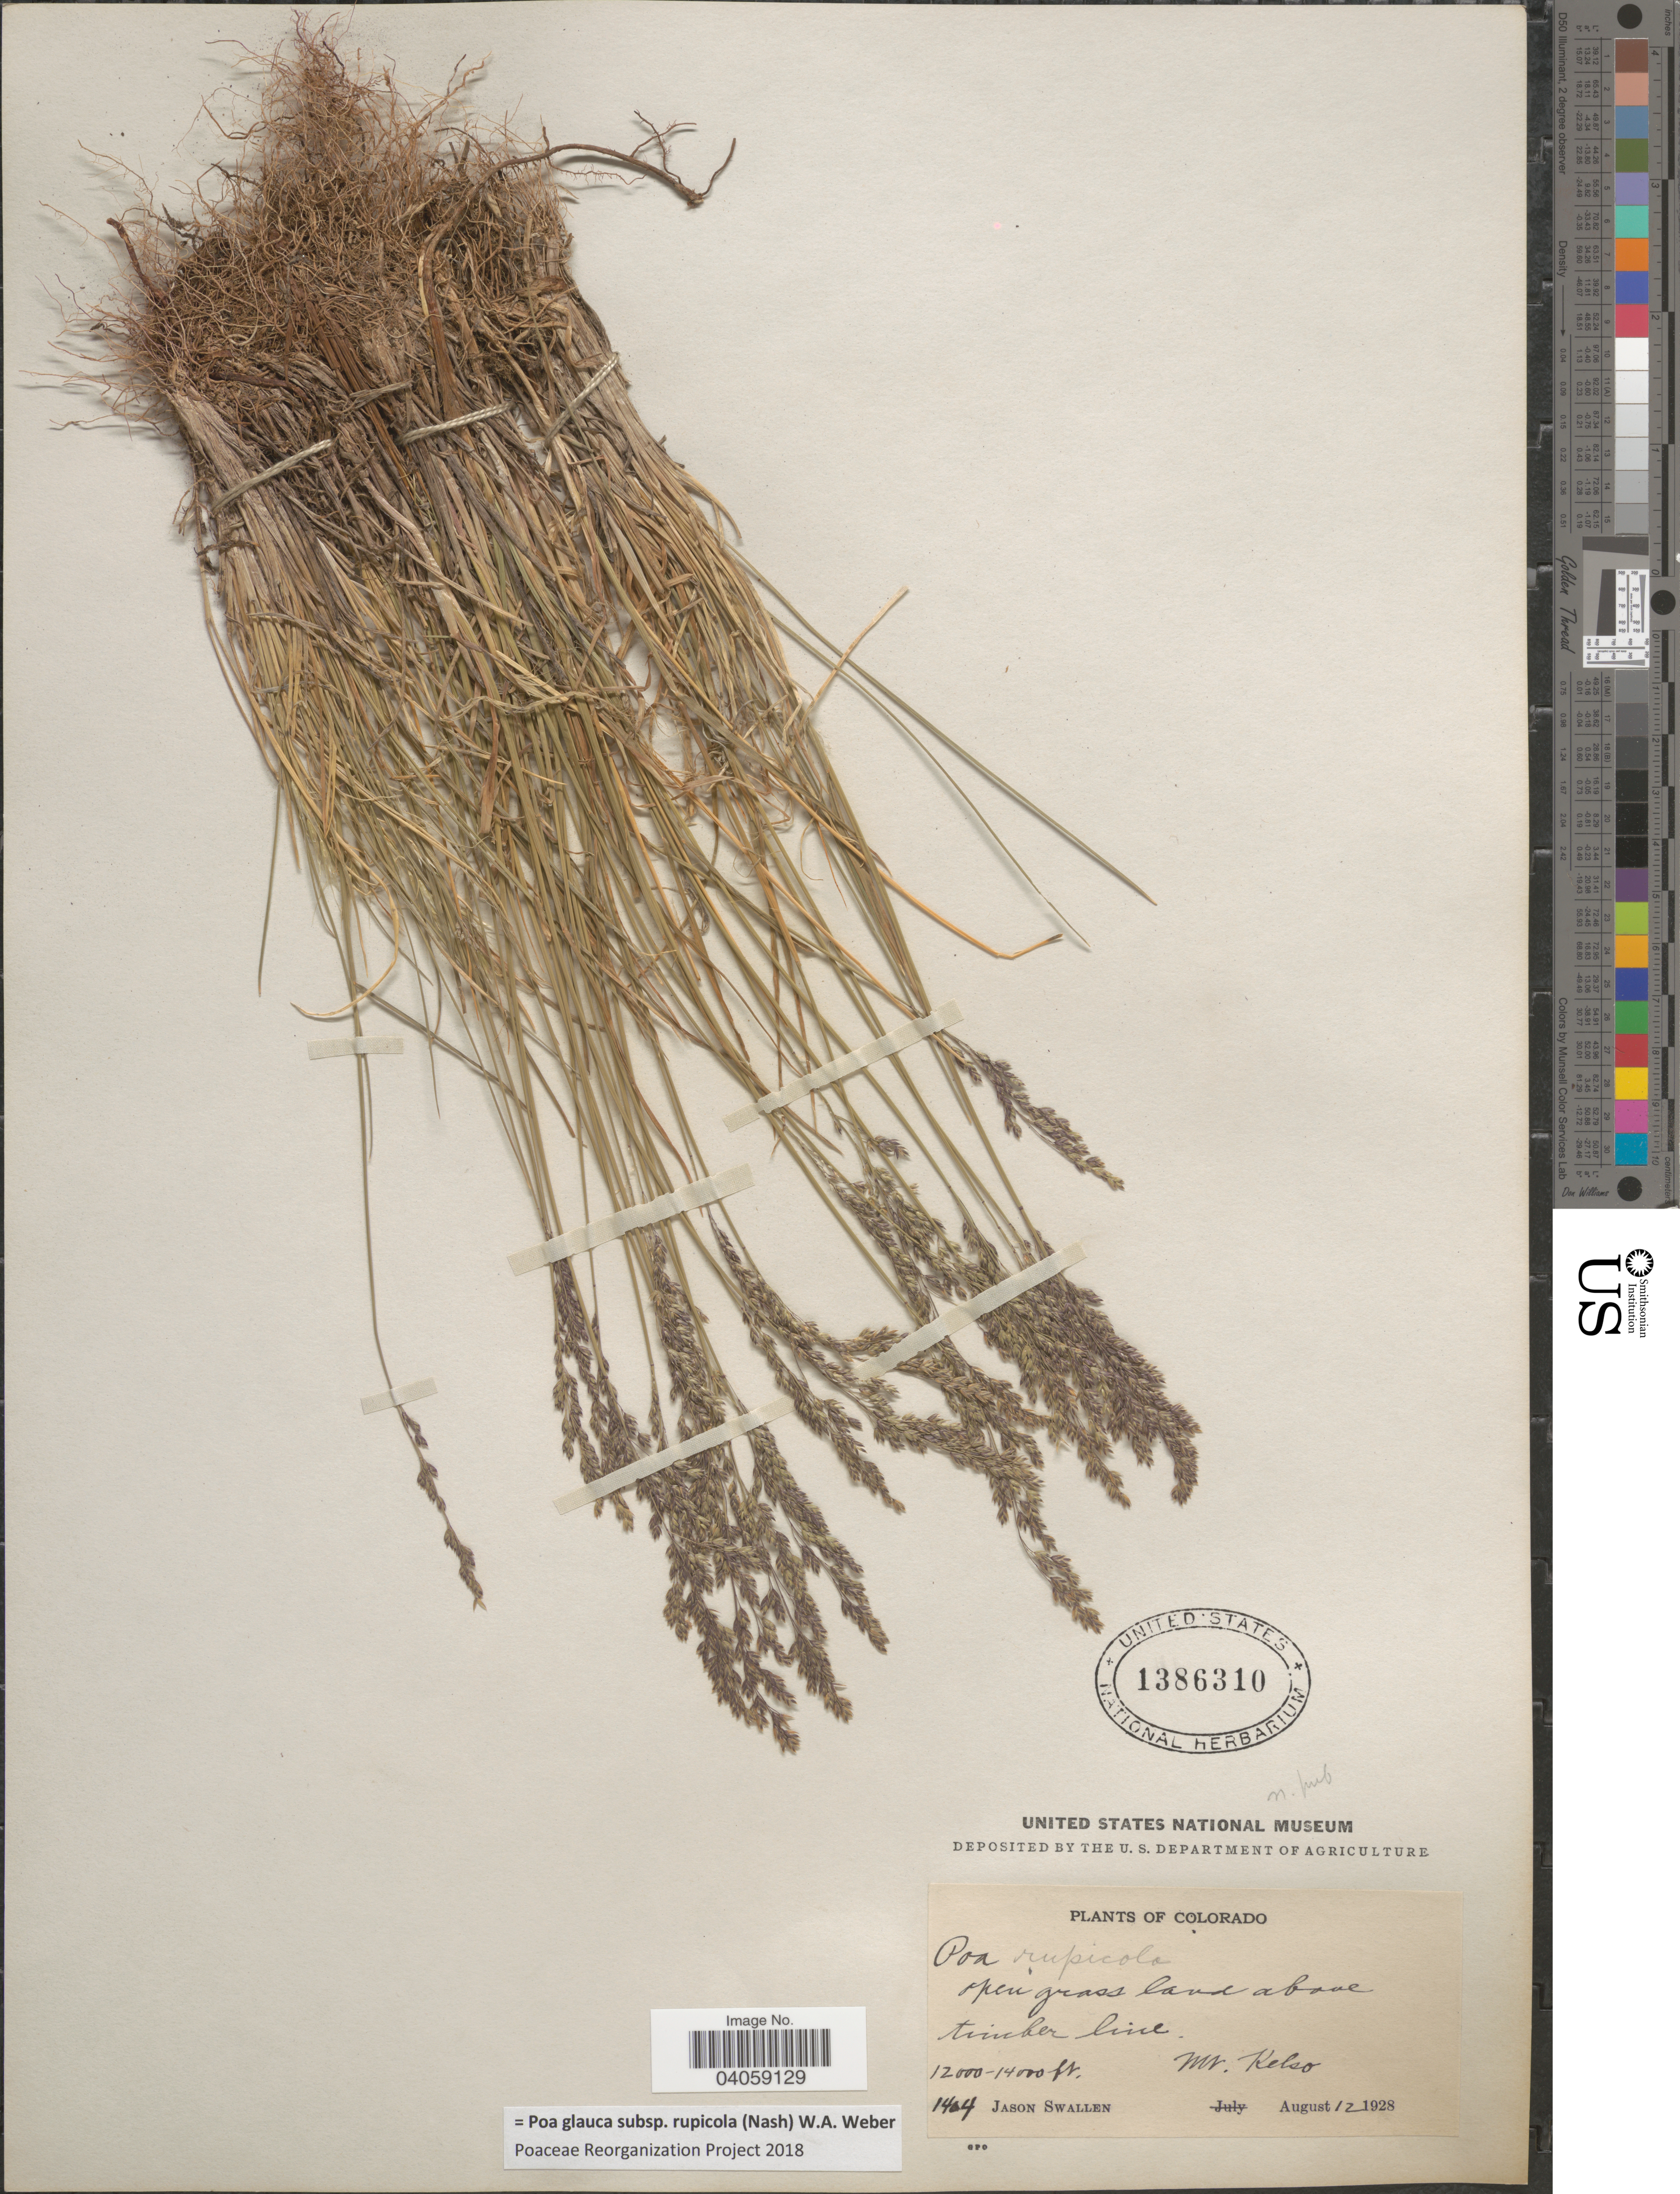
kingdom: Plantae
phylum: Tracheophyta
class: Liliopsida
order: Poales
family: Poaceae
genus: Poa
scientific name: Poa glauca subsp. rupicola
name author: (Nash) W.A. Weber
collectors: J. R. Swallen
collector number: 1404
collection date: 1928-08-12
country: United States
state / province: Colorado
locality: Open grass land above timberline. Mt. Kelso.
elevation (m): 3658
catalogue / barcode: US 1386310